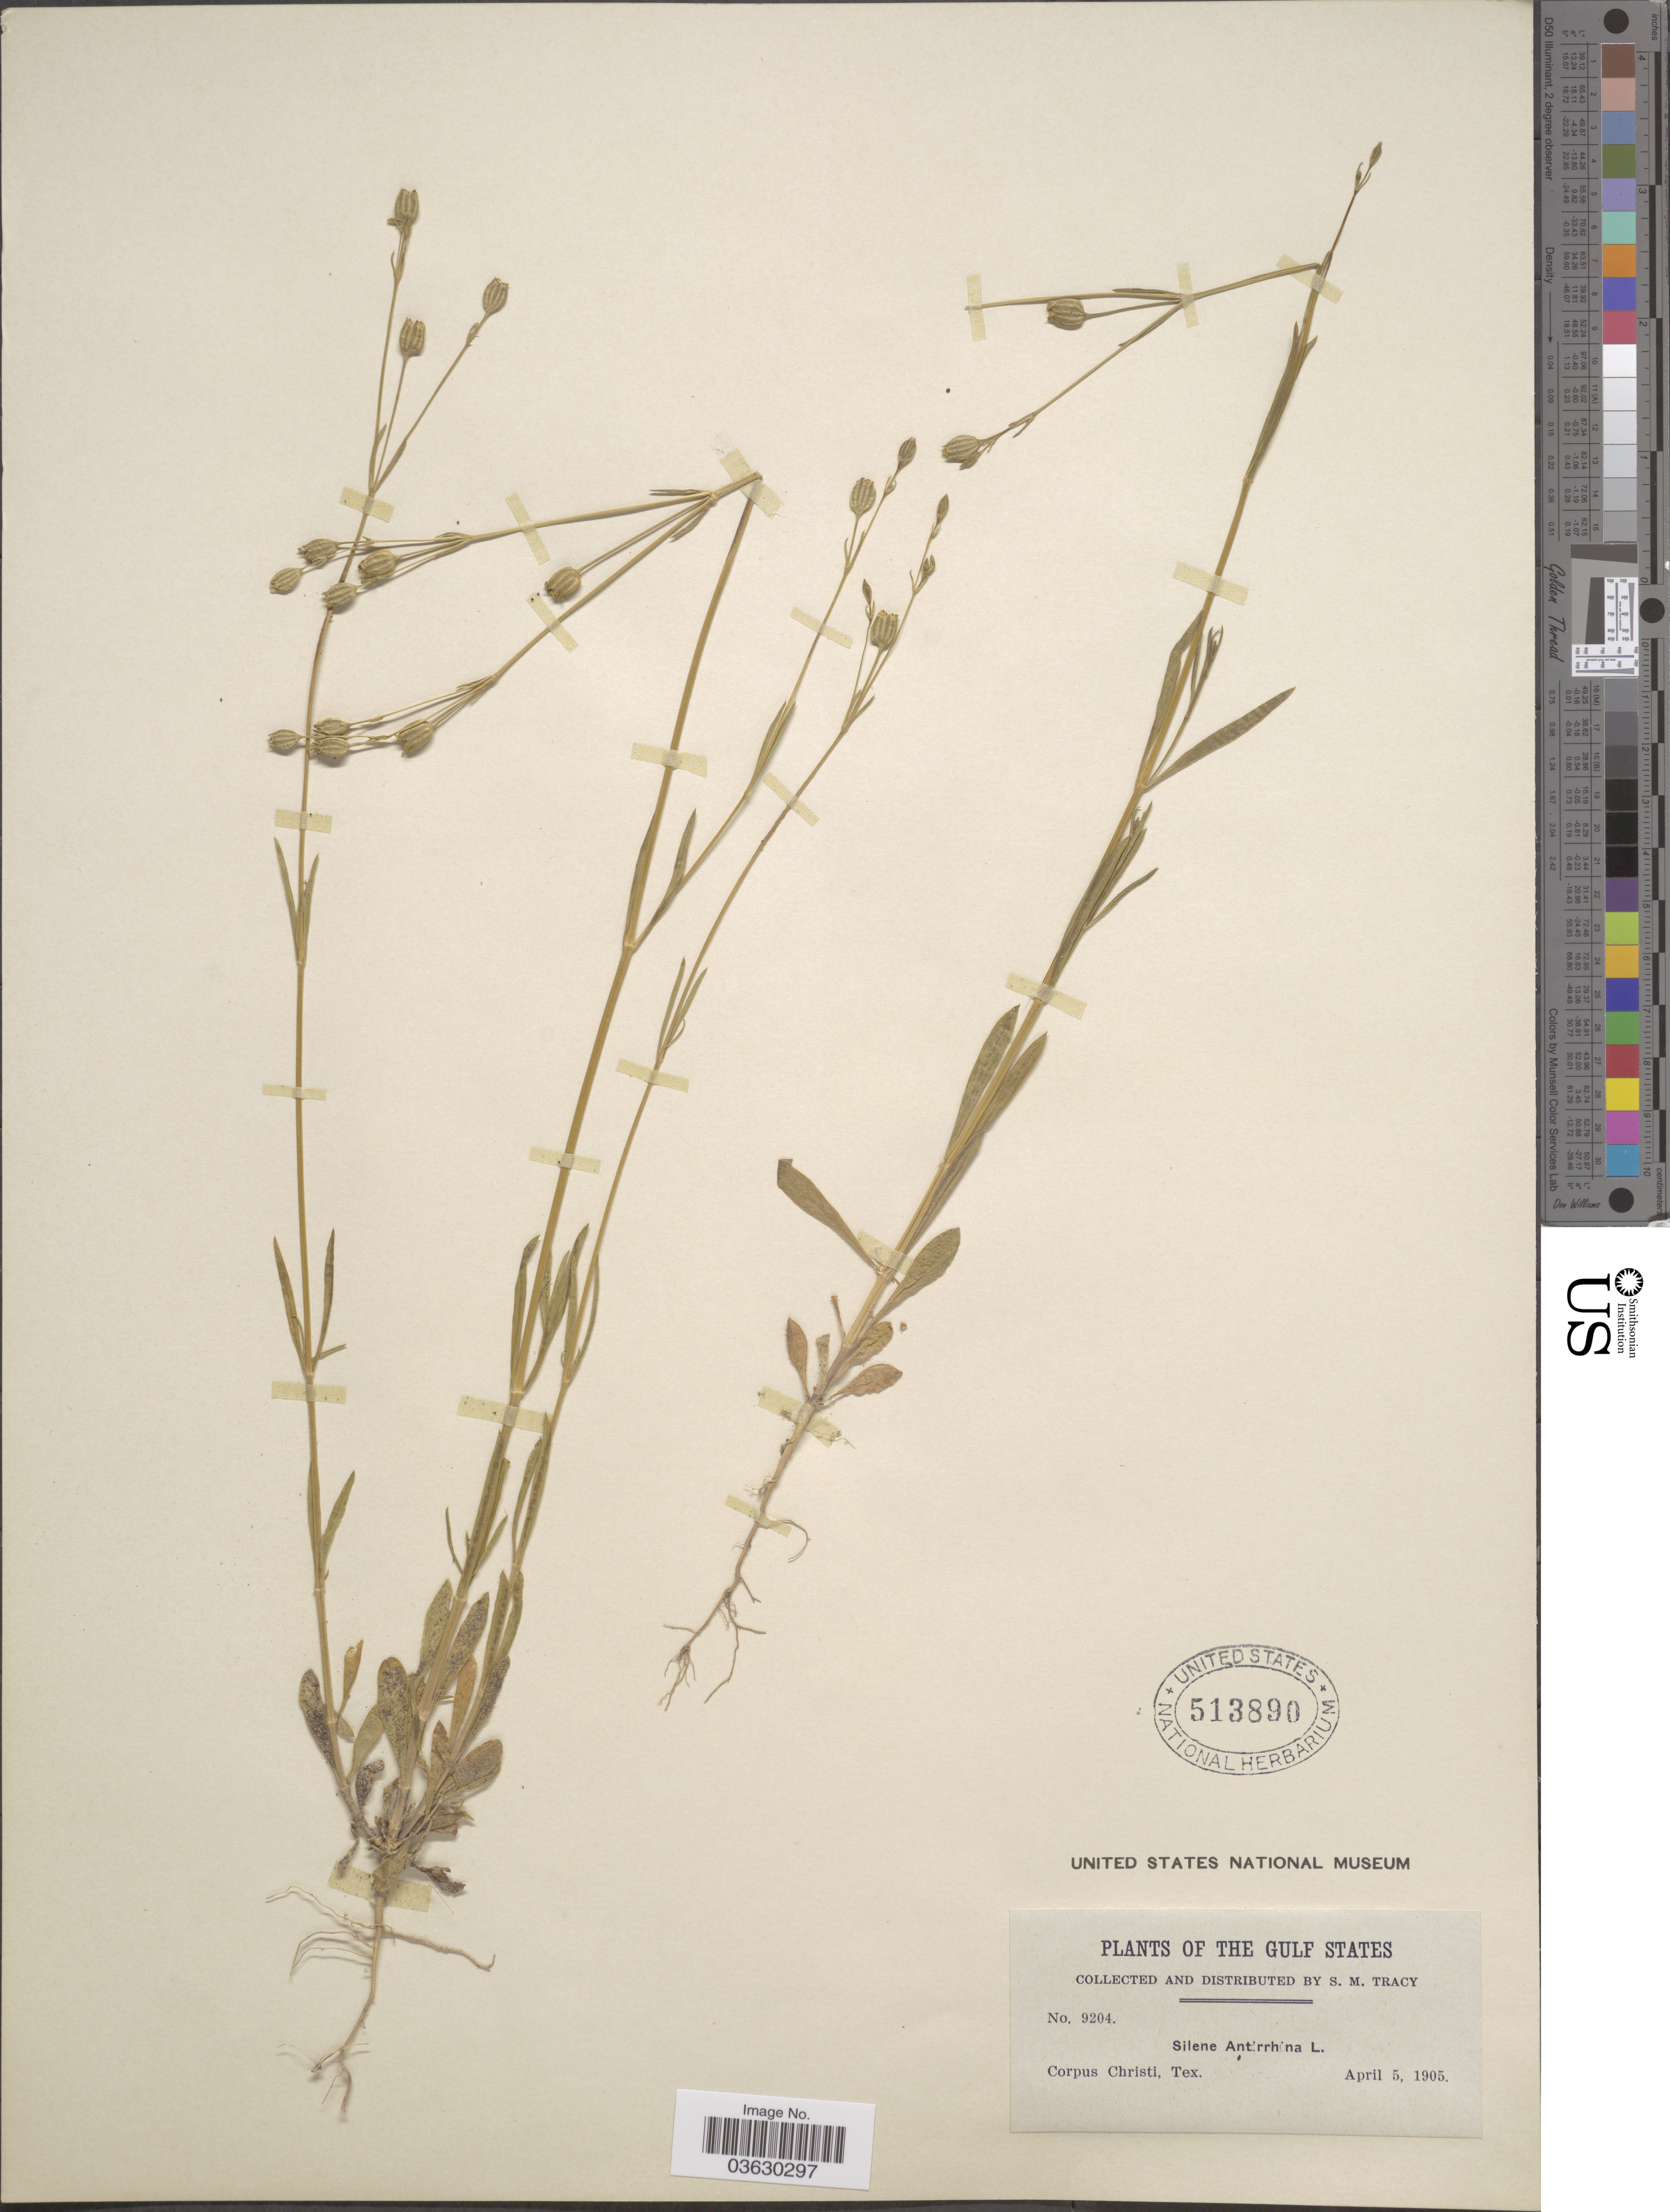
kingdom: Plantae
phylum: Tracheophyta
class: Magnoliopsida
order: Caryophyllales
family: Caryophyllaceae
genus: Silene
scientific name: Silene antirrhina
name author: L.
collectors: S. M. Tracy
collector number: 9204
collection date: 1905-04-05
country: United States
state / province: Texas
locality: The Gulf States. Corpus Christi.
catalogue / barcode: US 513890